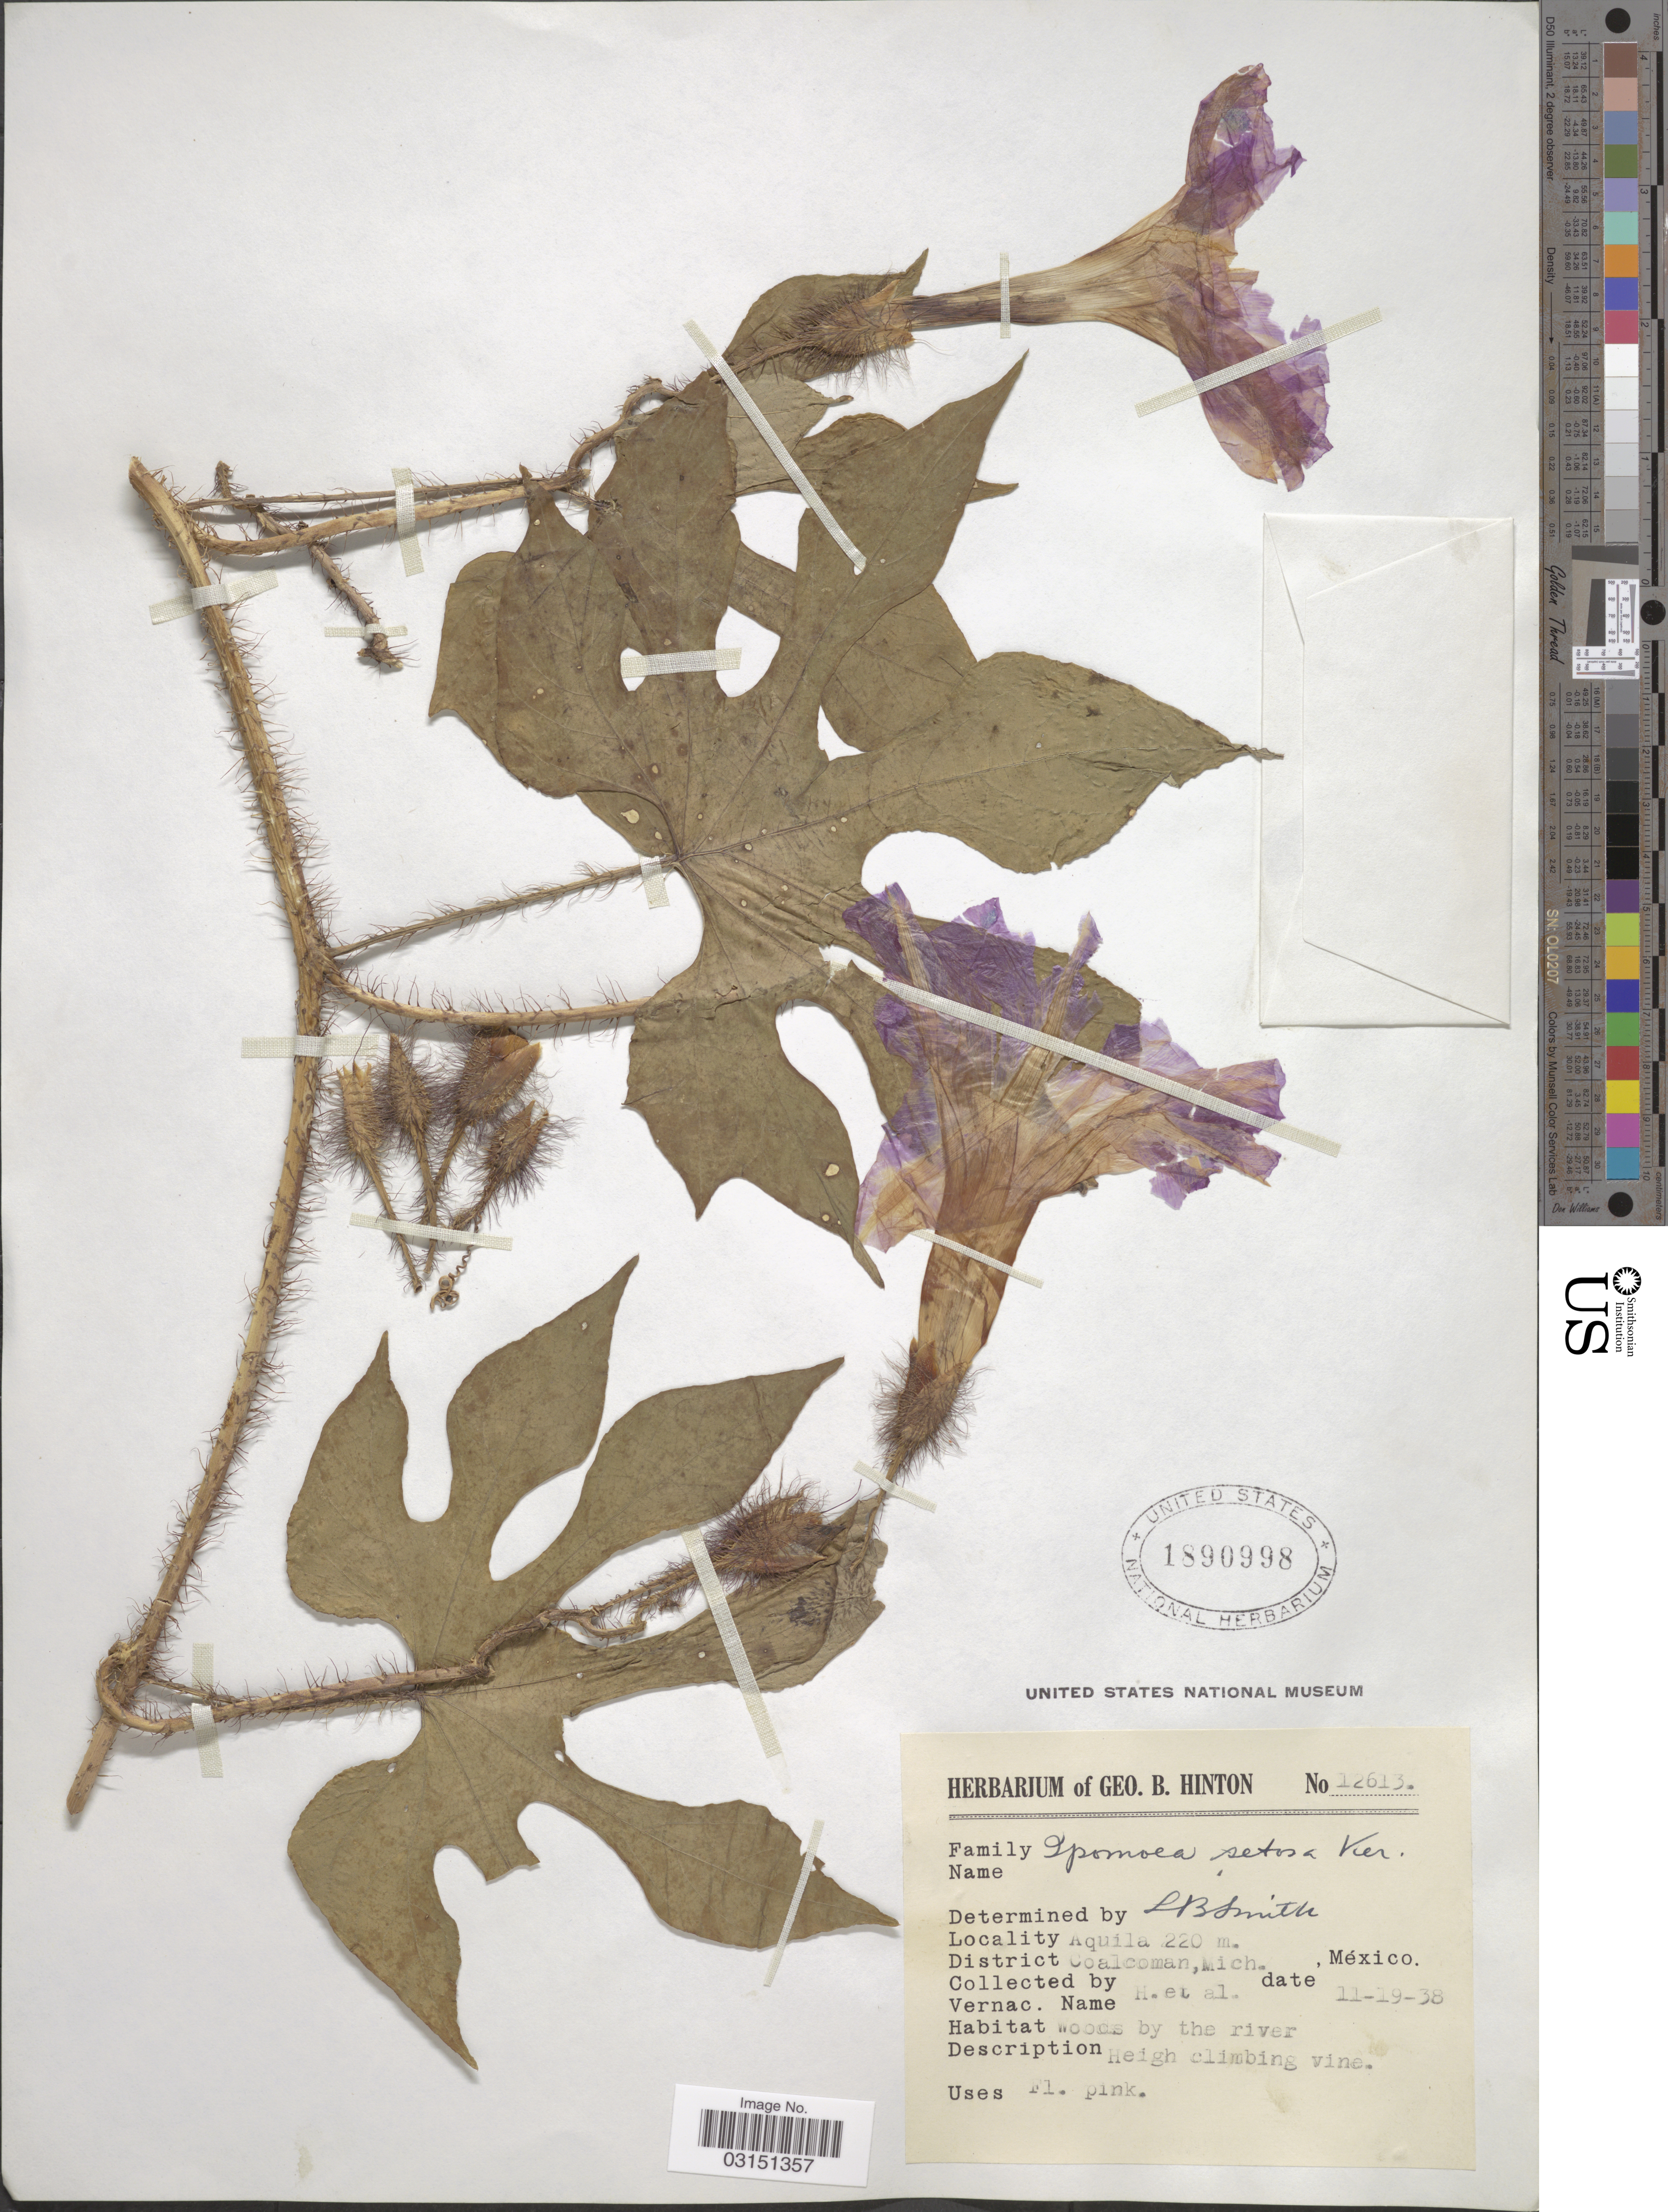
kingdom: Plantae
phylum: Tracheophyta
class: Magnoliopsida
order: Solanales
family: Convolvulaceae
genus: Ipomoea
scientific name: Ipomoea setosa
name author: Ker Gawl.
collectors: G. B. Hinton & et al.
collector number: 12613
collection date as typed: Transcribed d/m/y: 19/11/38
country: Mexico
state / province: Michoacán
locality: Aquila. District Coalcoman, Mich.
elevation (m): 220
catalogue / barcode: US 1890998